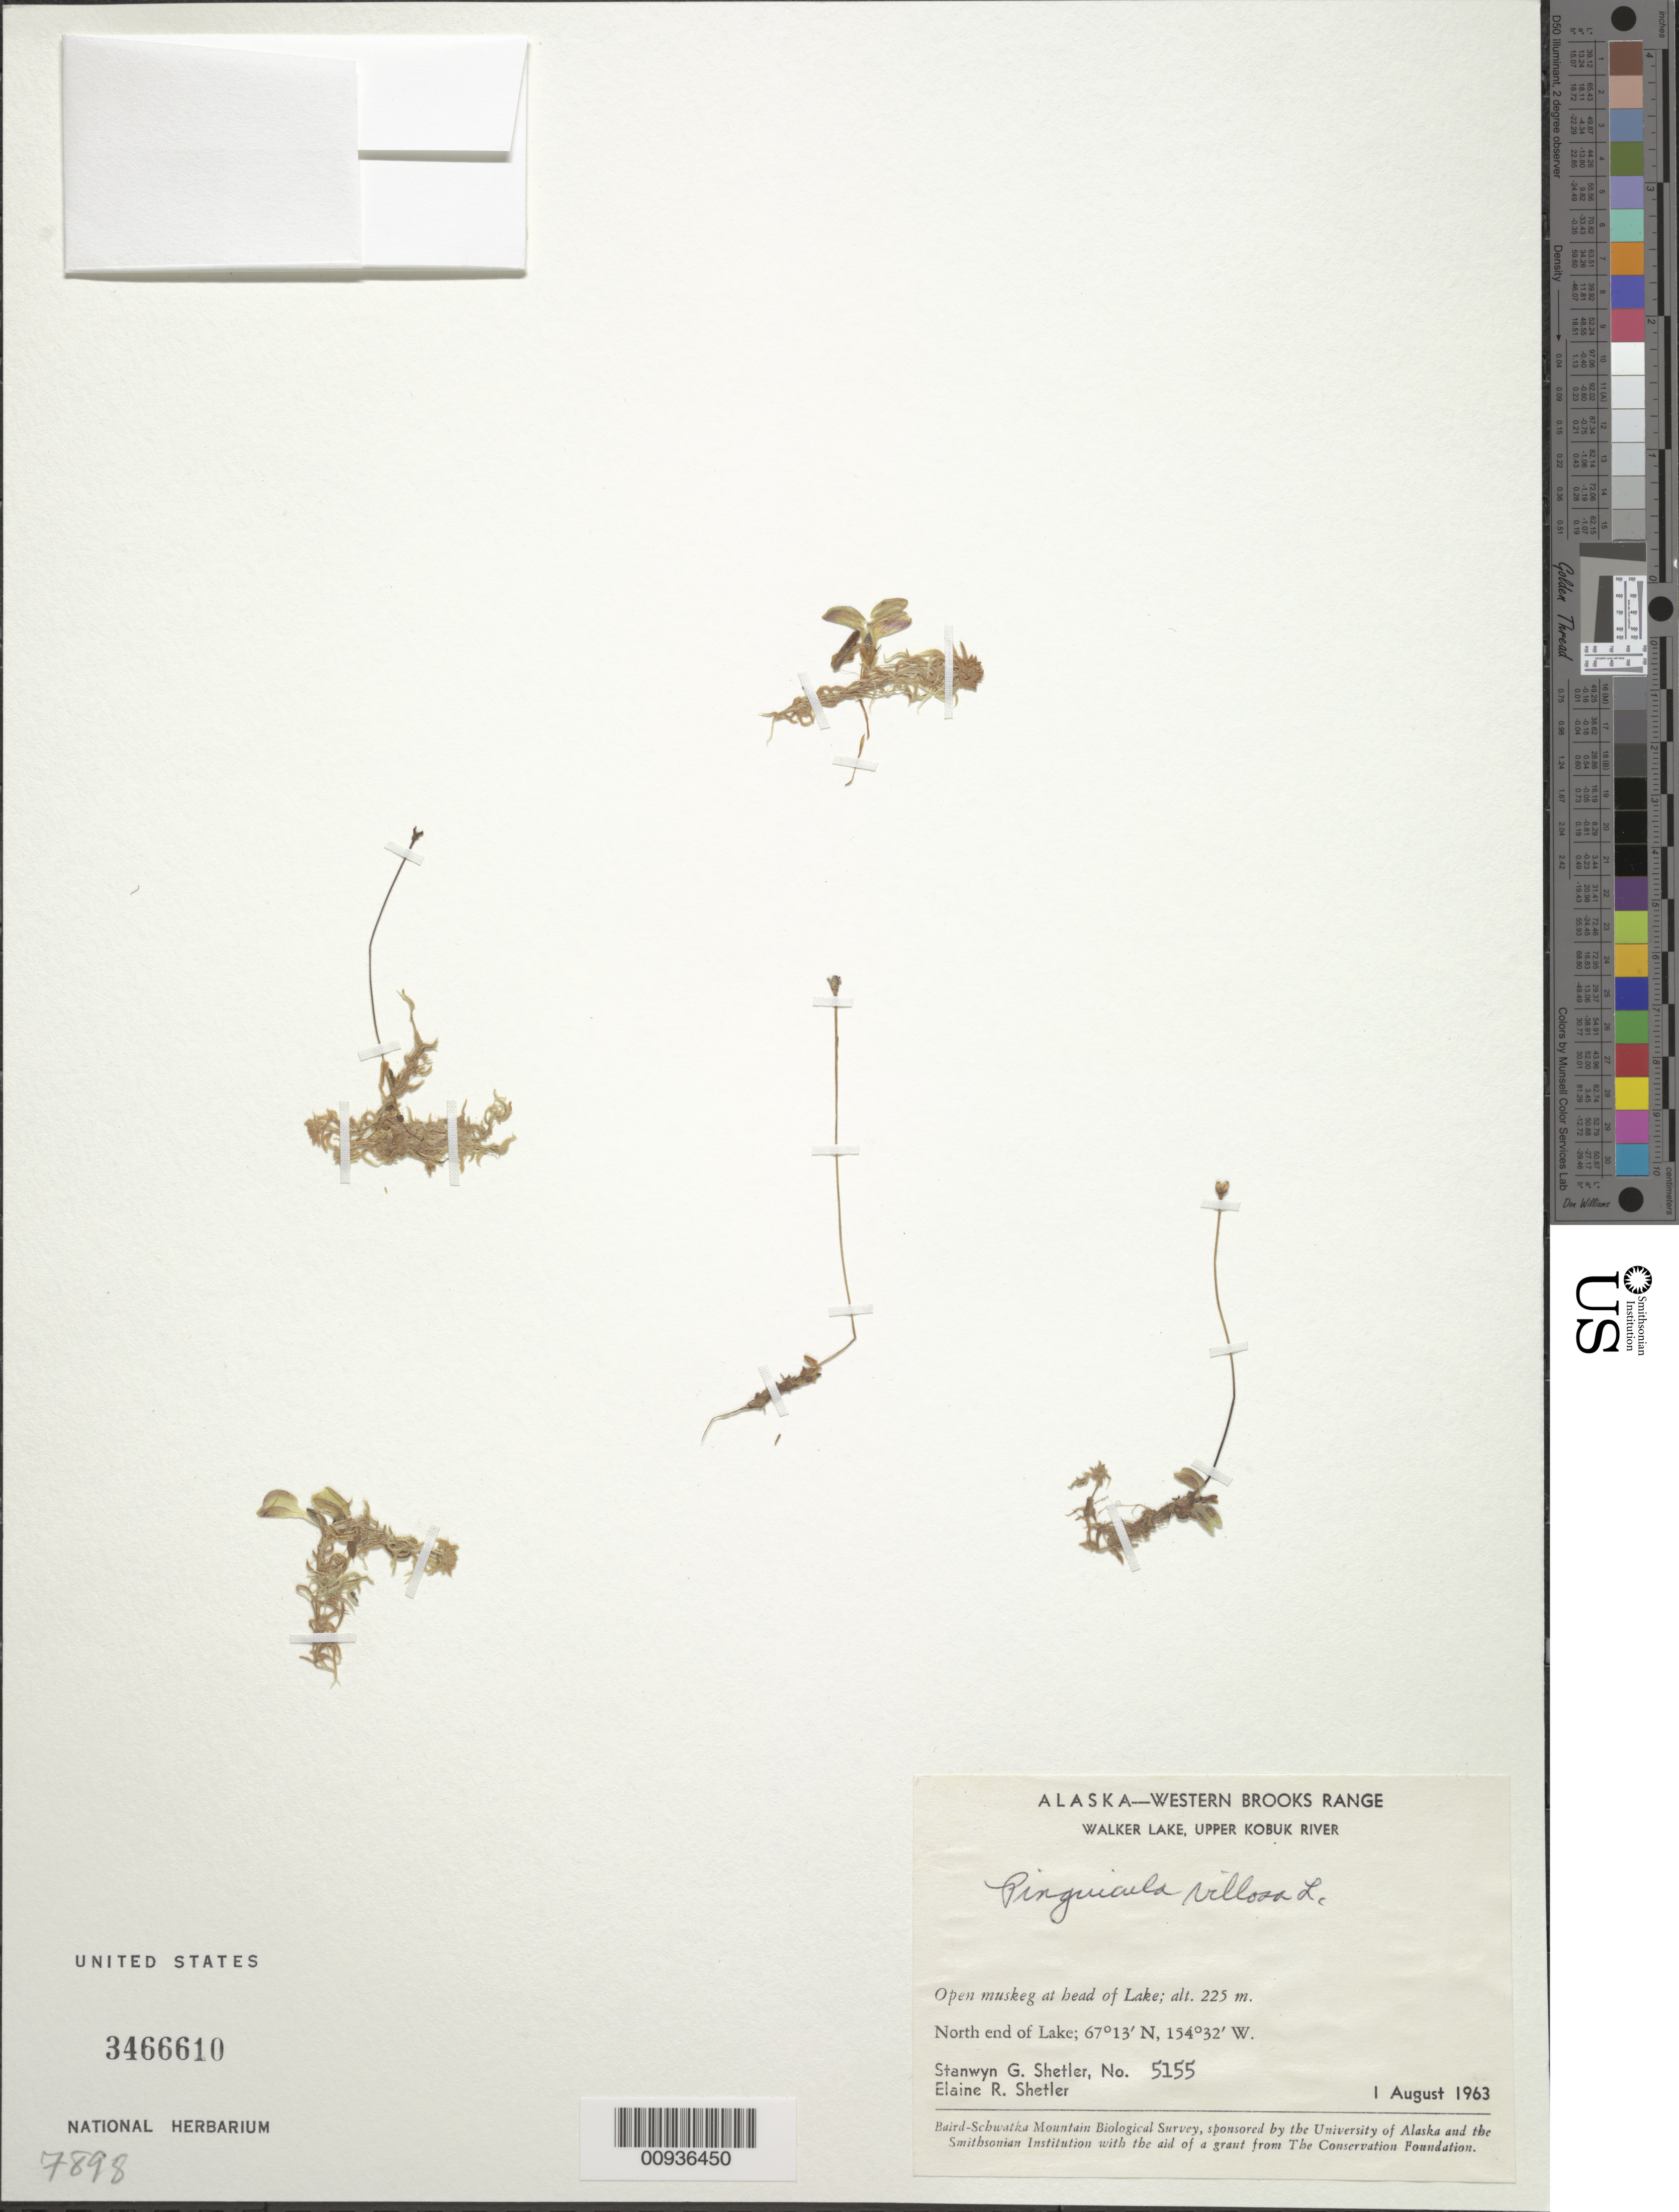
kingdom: Plantae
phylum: Tracheophyta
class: Magnoliopsida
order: Lamiales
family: Lentibulariaceae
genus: Pinguicula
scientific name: Pinguicula villosa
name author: L.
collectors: S. Shetler & E. R. Shetler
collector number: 5155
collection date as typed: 01 Aug 1963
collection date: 1963-08-01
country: United States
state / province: Alaska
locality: North end of Walker Lake. Western Brooks Range, Upper Kobuk River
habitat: Open muskeg at head of Lake.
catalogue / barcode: US 3466610